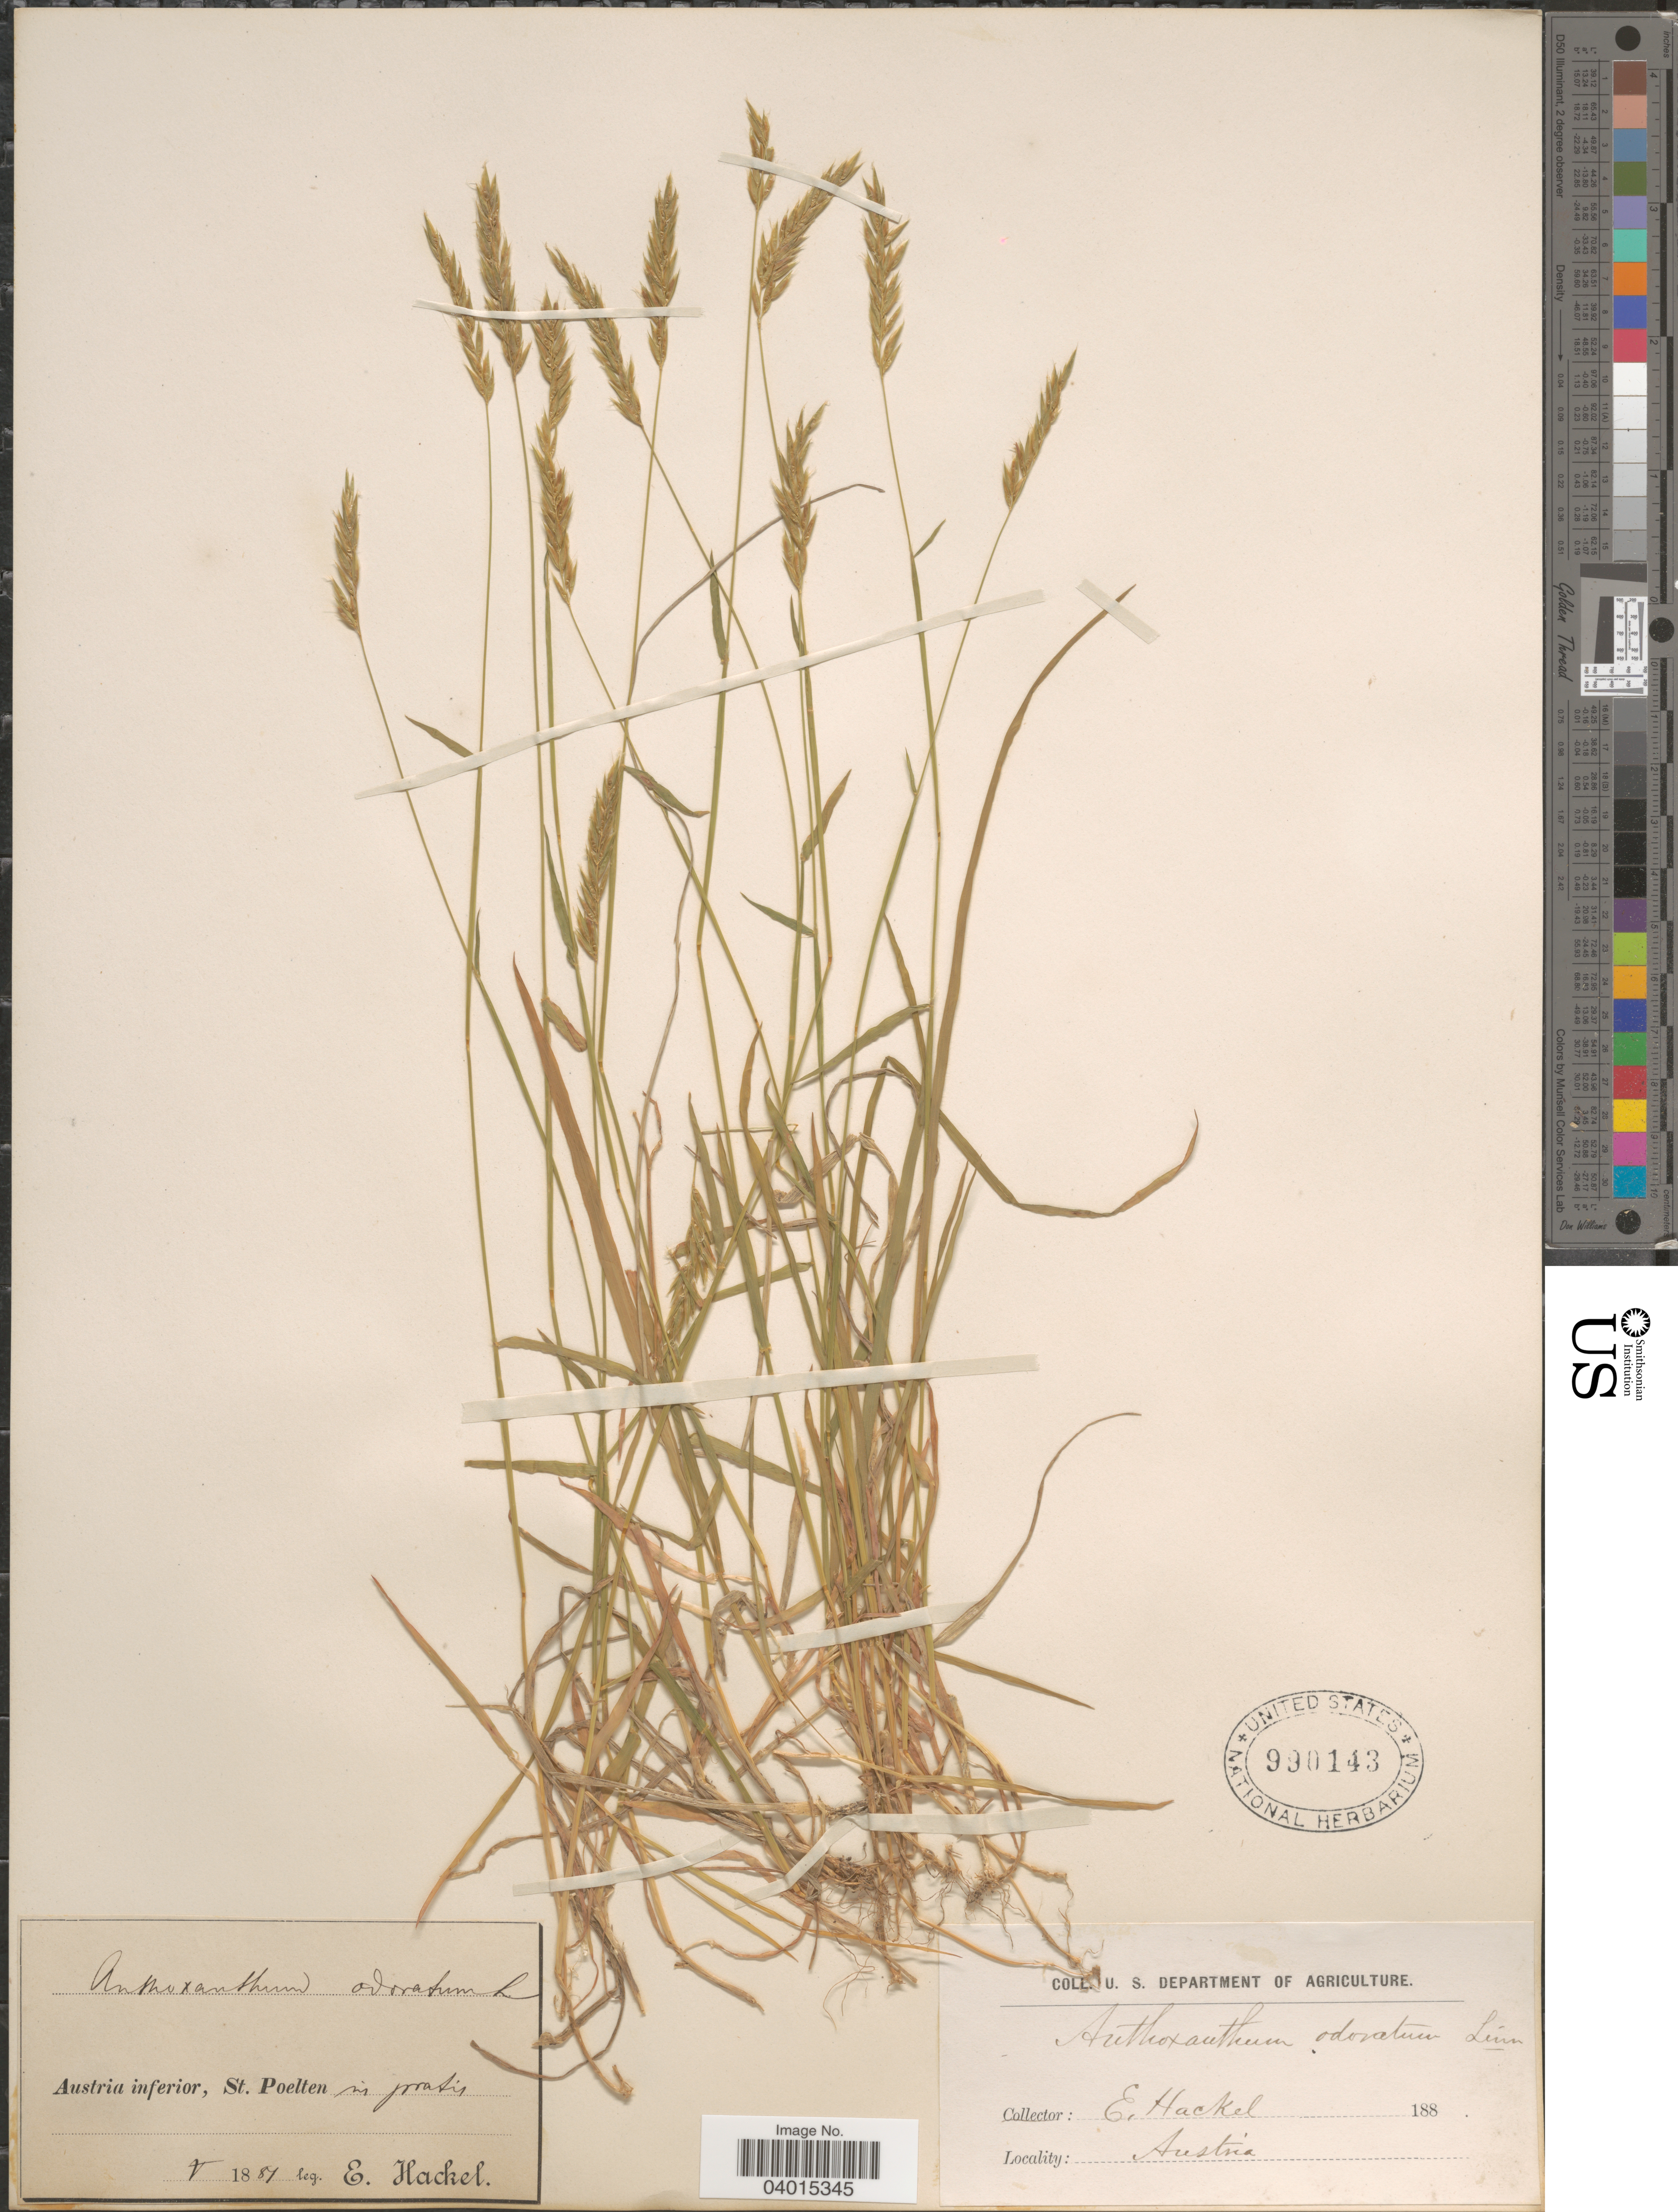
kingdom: Plantae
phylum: Tracheophyta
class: Liliopsida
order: Poales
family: Poaceae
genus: Anthoxanthum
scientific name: Anthoxanthum odoratum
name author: L.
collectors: E. Hackel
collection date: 1887-05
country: Austria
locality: Austria inferior, St. Poelten in pratis.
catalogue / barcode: US 990143